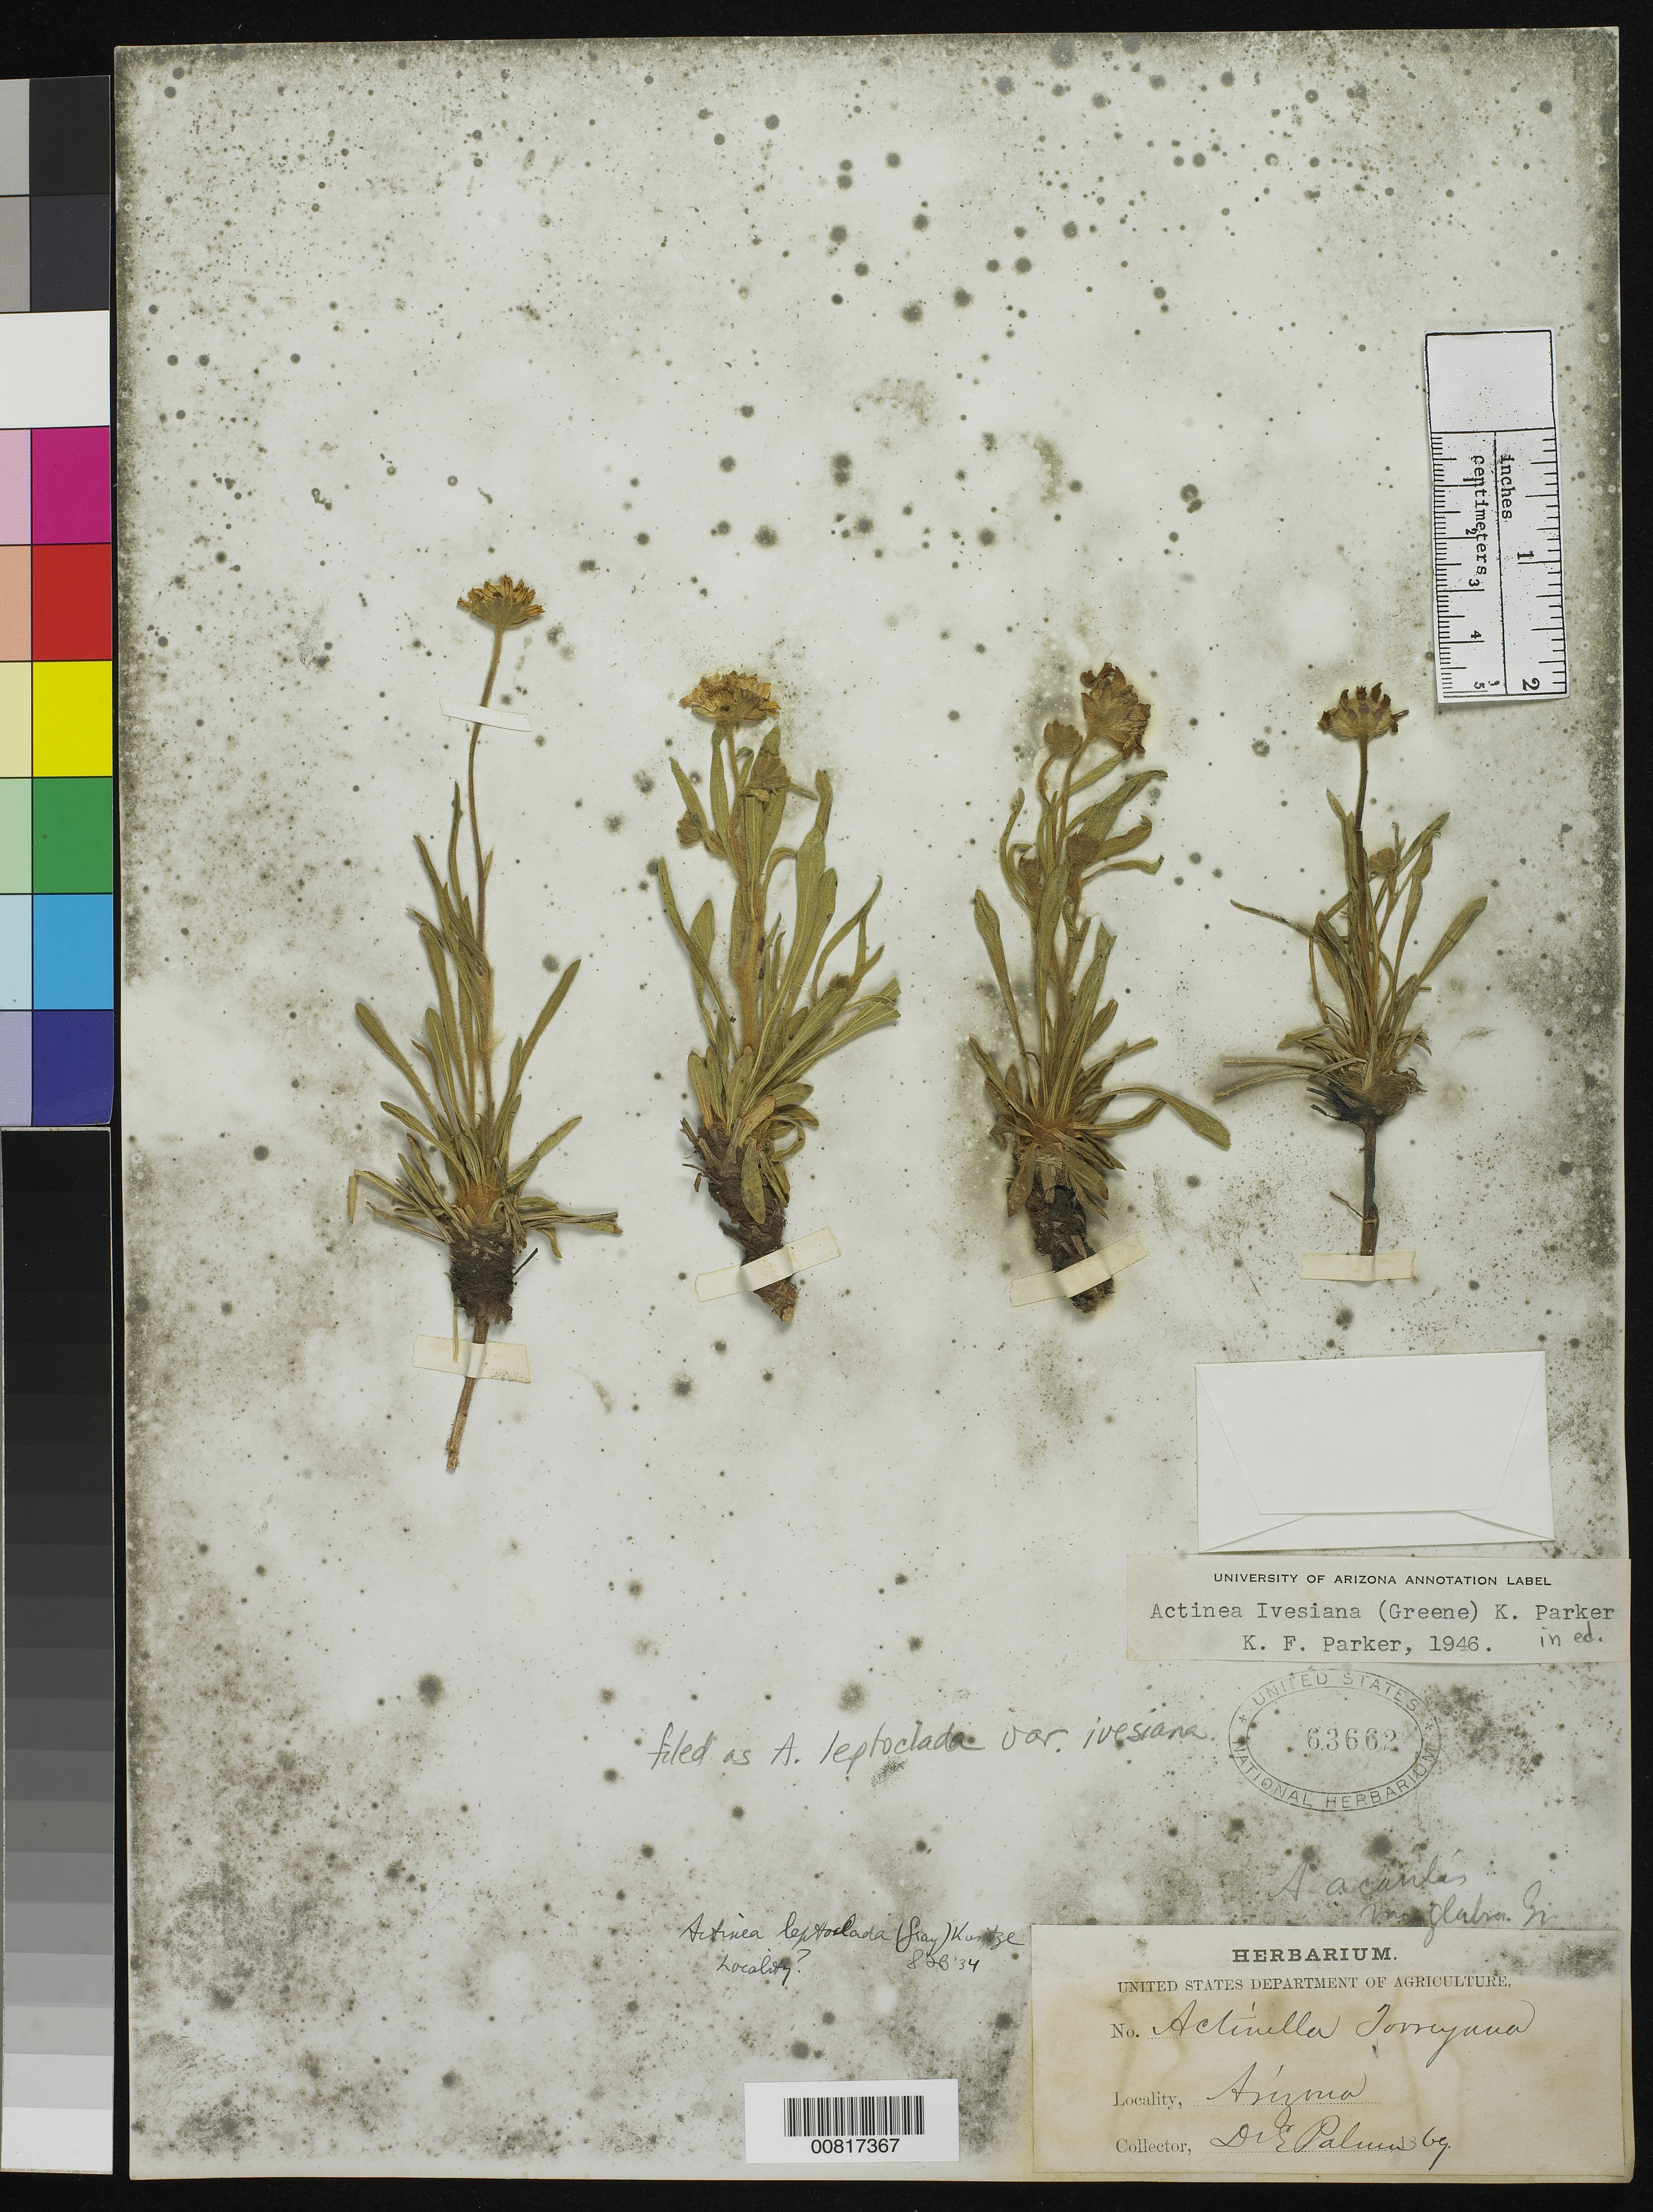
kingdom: Plantae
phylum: Tracheophyta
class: Magnoliopsida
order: Asterales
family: Asteraceae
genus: Actinea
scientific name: Actinea ivesiana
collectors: E. Palmer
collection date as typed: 1869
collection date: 1869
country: United States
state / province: Arizona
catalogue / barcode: US 63662